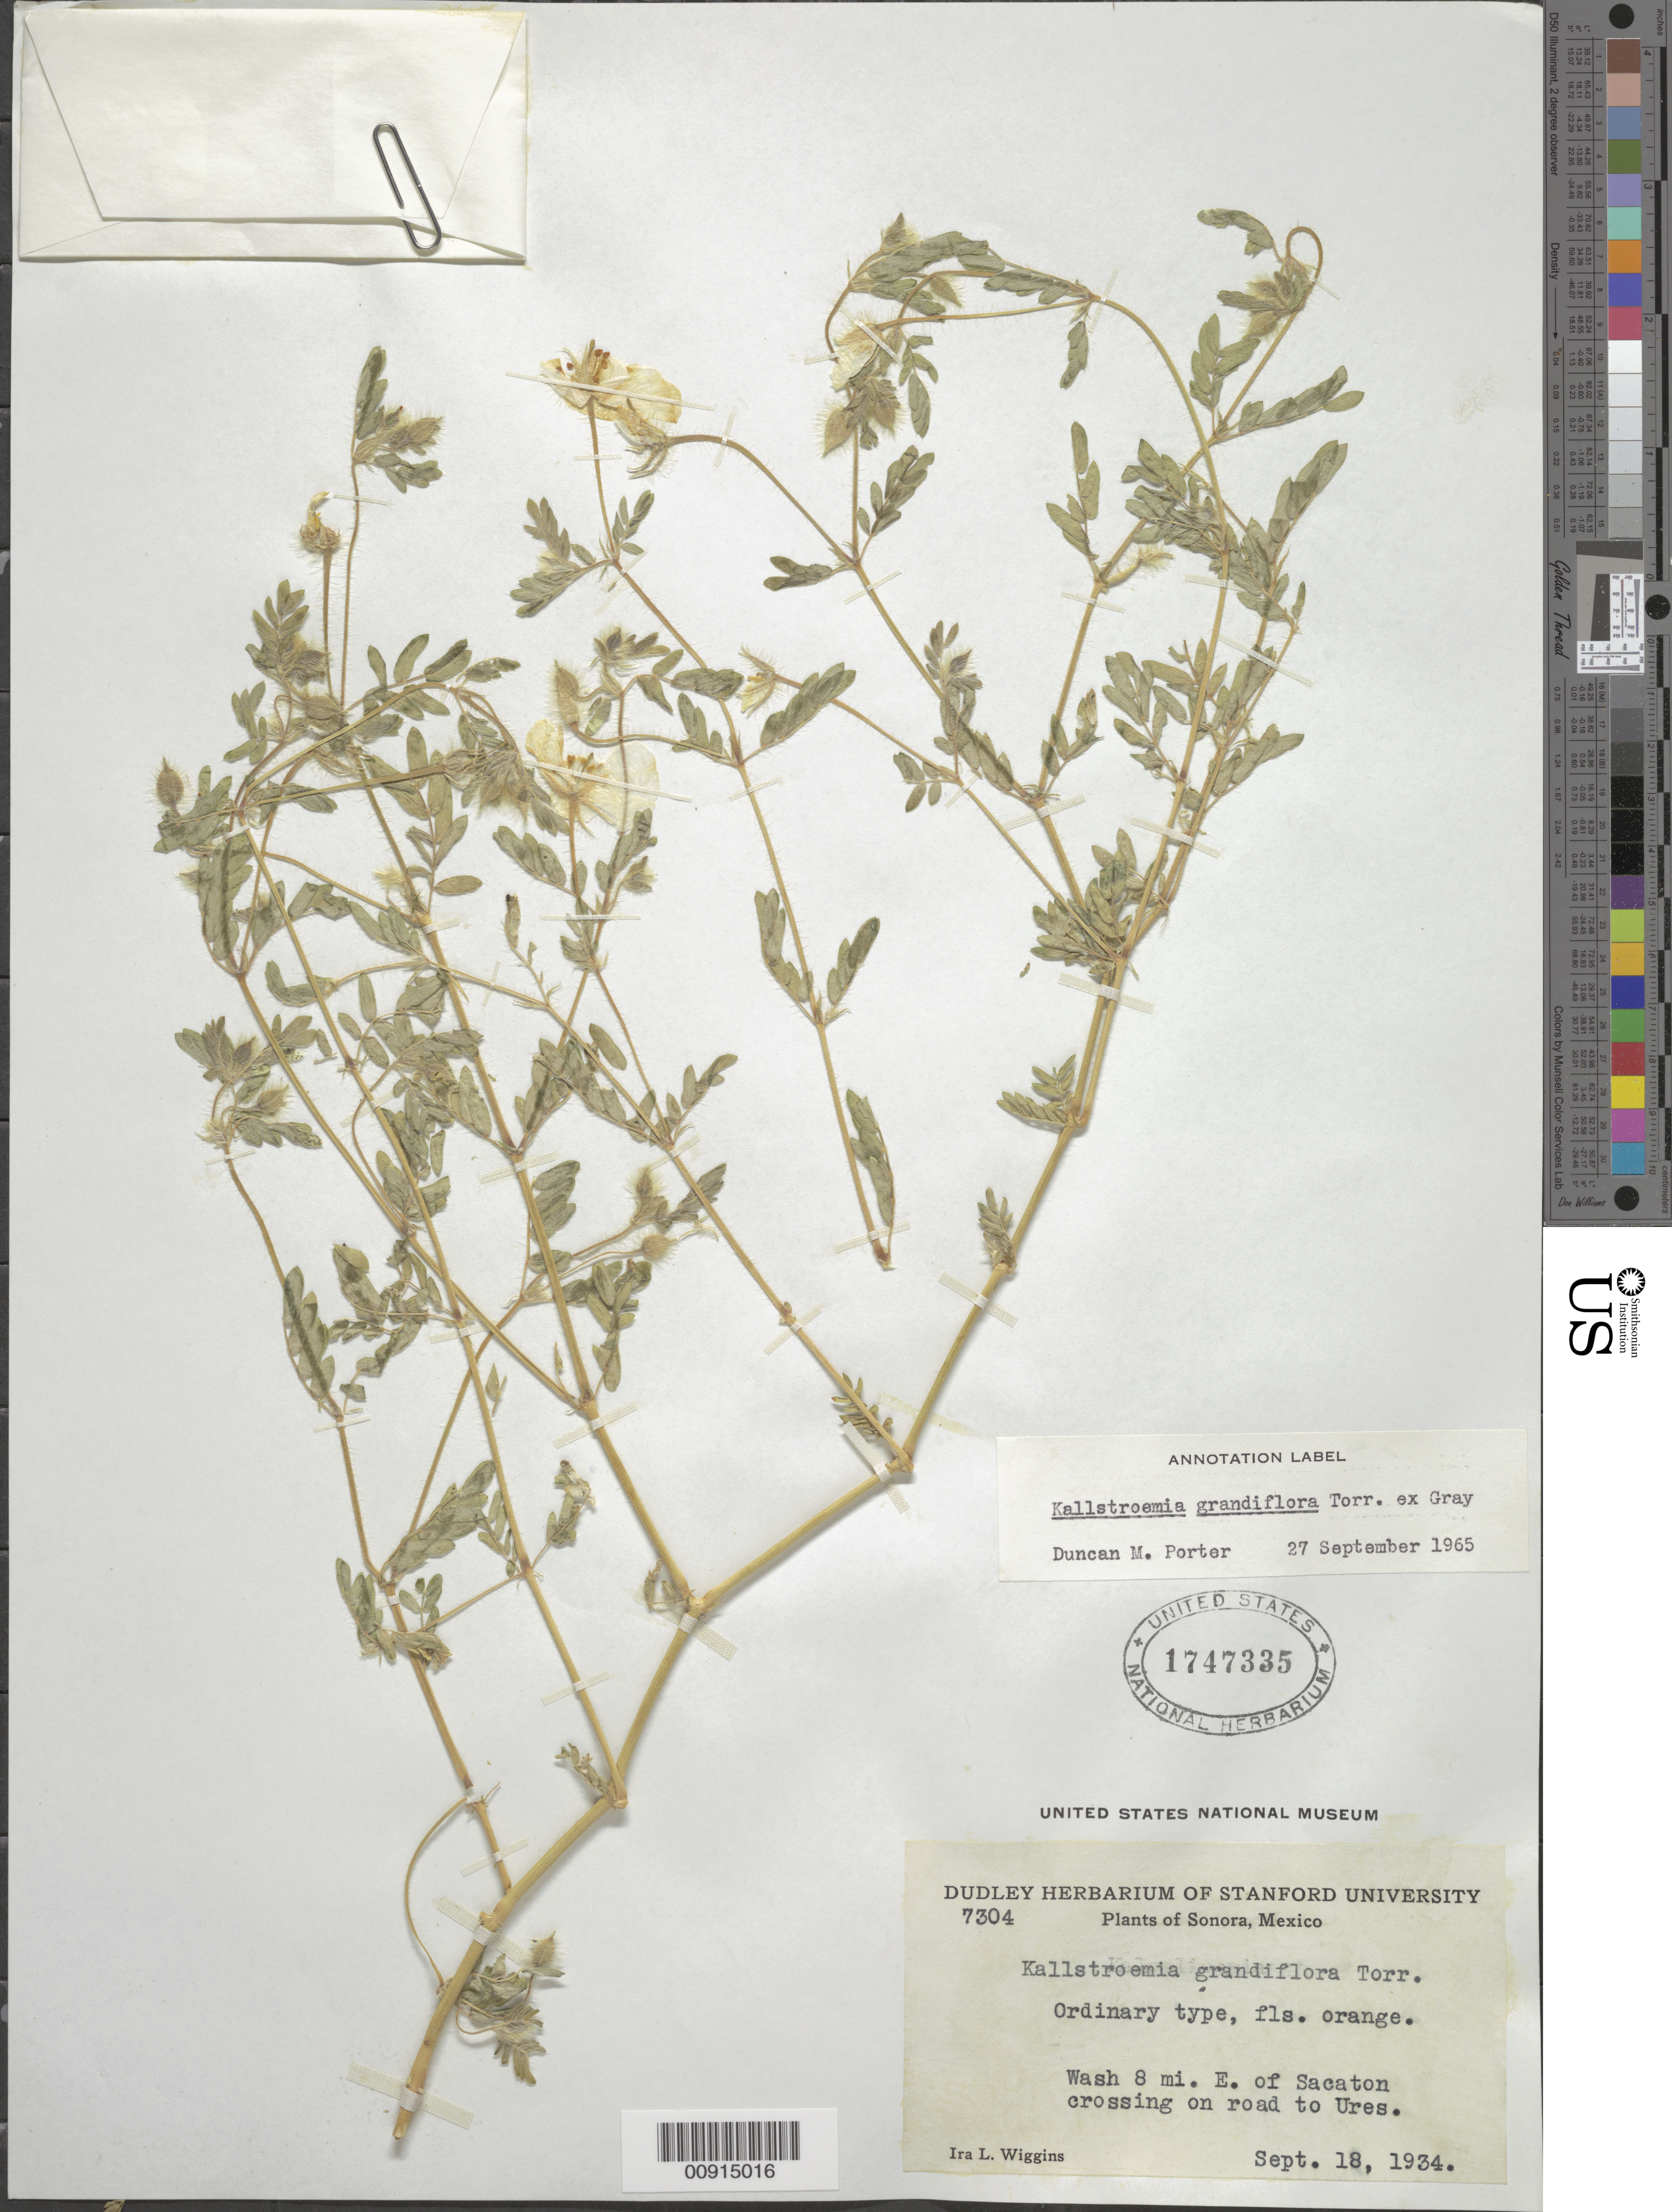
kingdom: Plantae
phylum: Tracheophyta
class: Magnoliopsida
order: Zygophyllales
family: Zygophyllaceae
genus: Kallstroemia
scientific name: Kallstroemia grandiflora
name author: Torr. ex A. Gray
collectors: I. L. Wiggins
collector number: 7304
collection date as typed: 18 Sep 1934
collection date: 1934-09-18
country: Mexico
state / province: Sonora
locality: Sonora: 8 mi. E of Sacaton crossing on road to Ures.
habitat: Wash.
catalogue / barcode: US 1747335